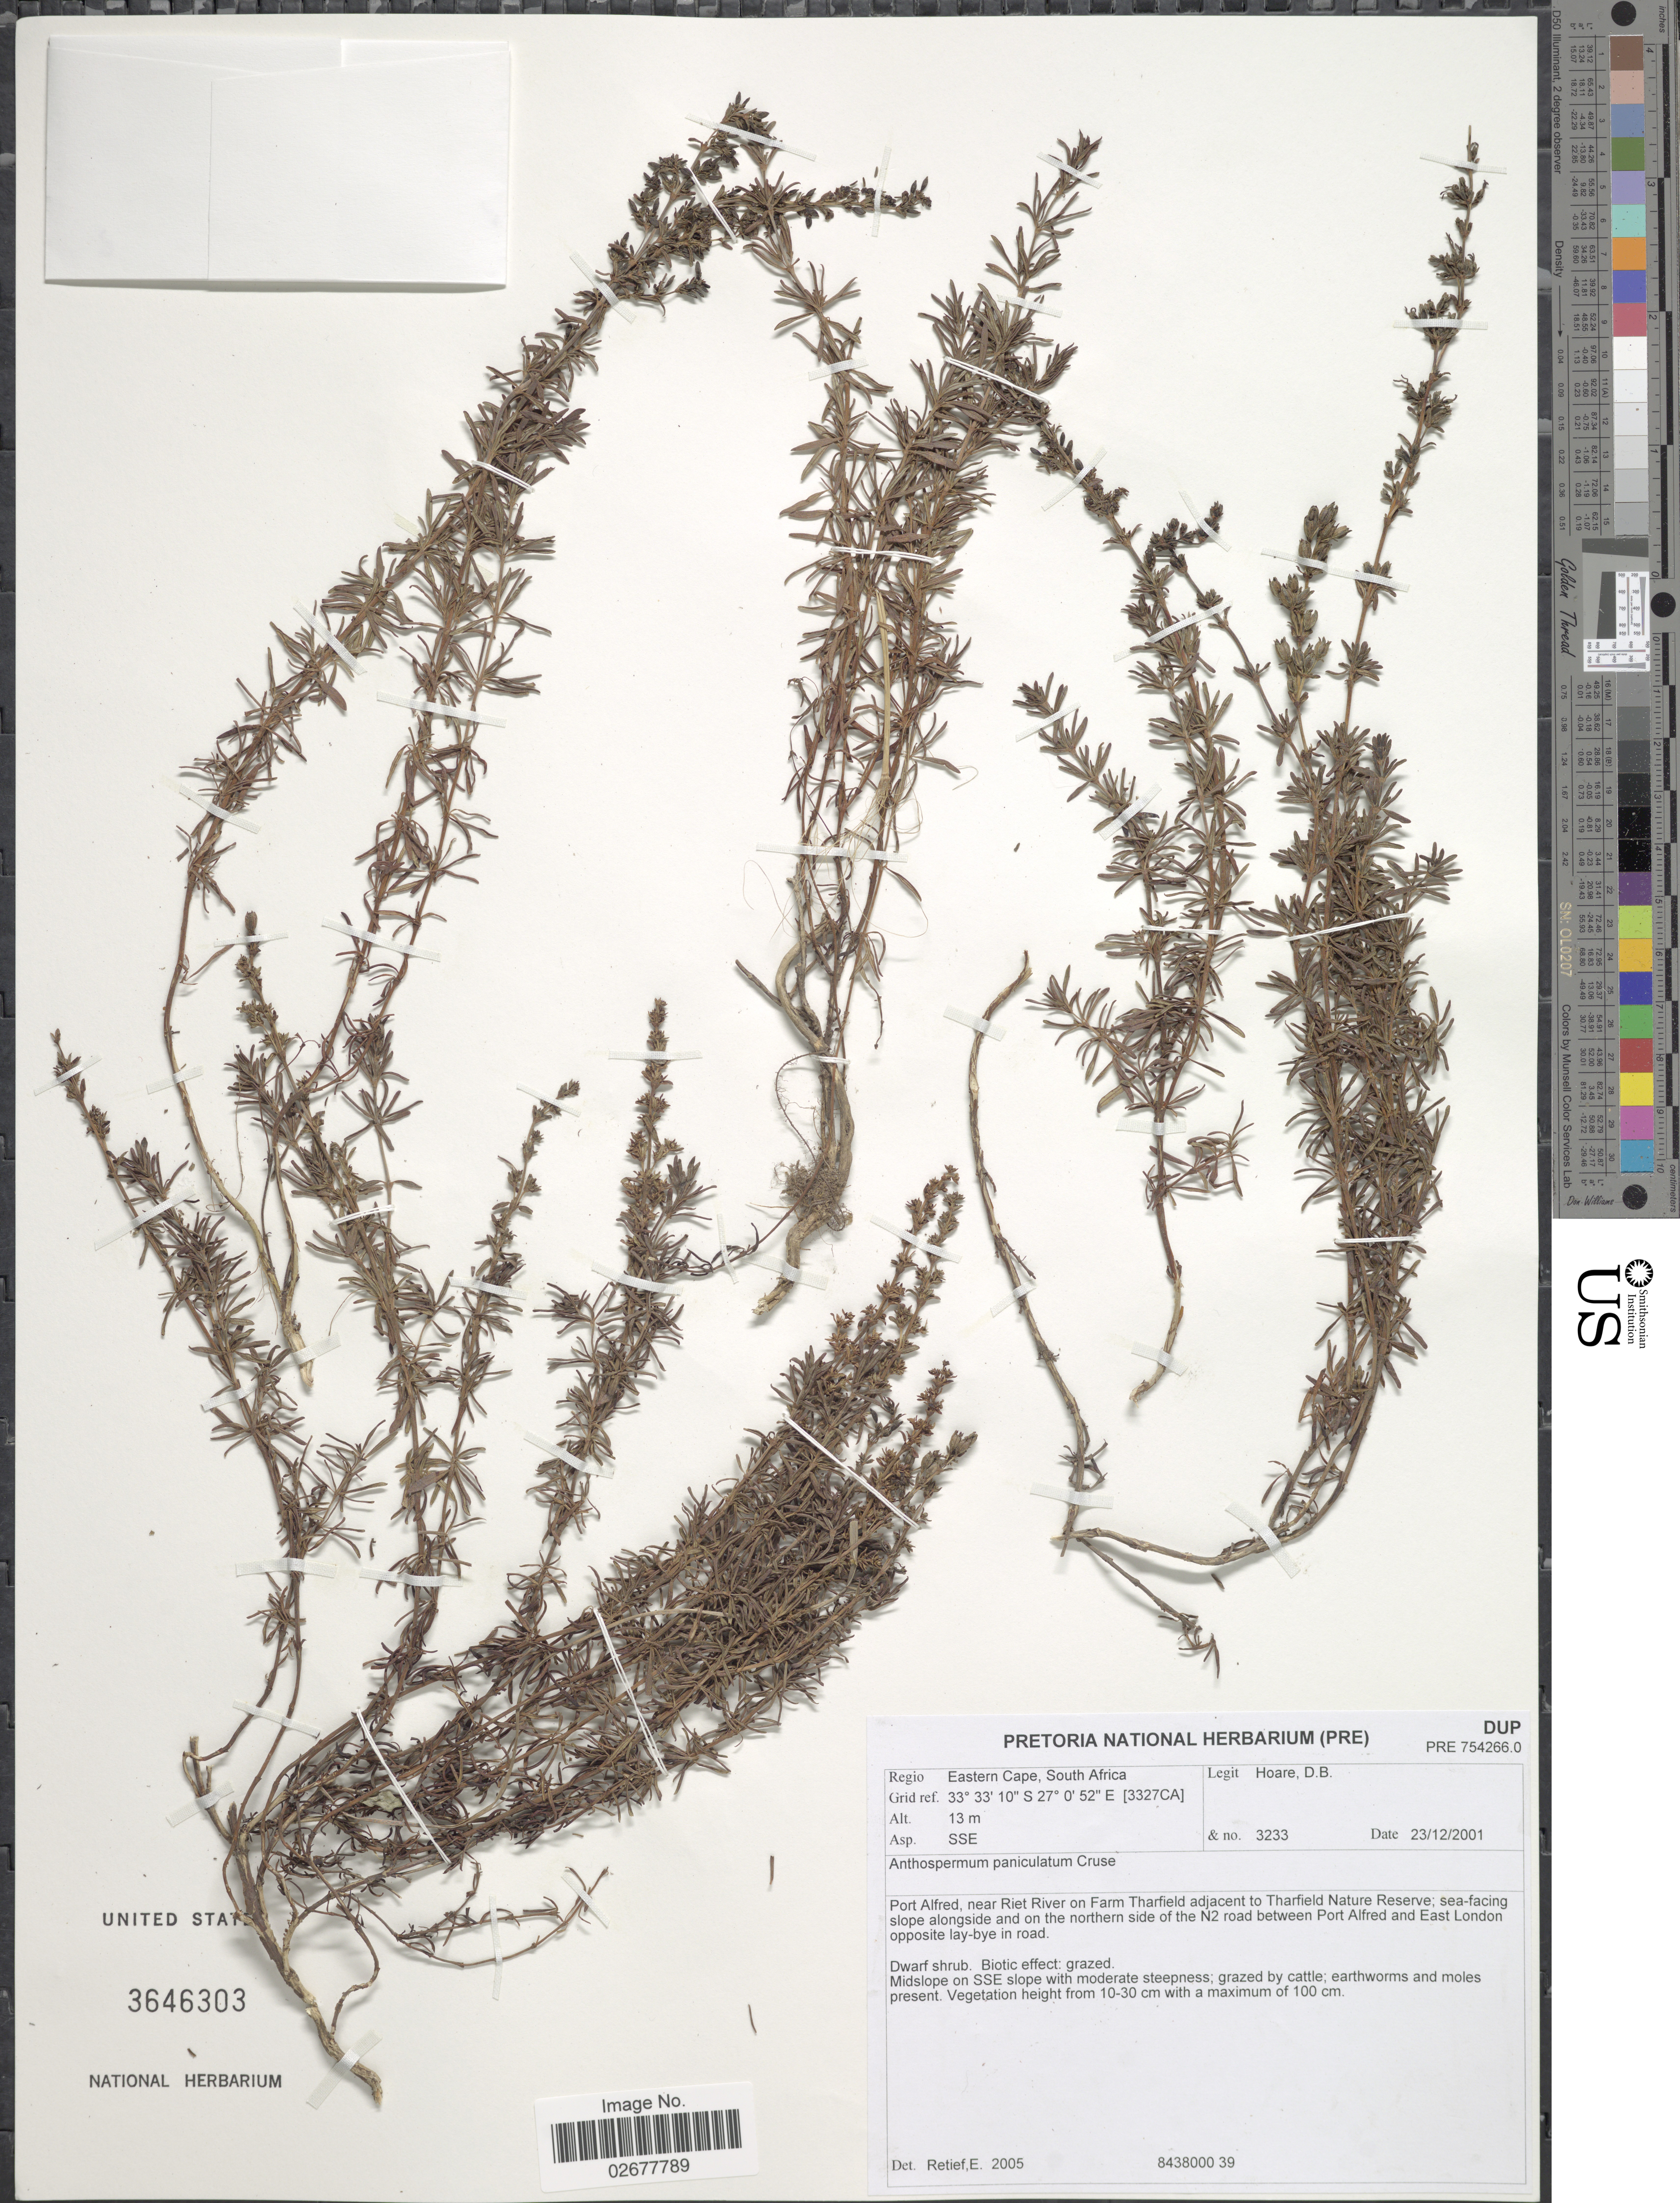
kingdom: Plantae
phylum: Tracheophyta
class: Magnoliopsida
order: Gentianales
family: Rubiaceae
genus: Anthospermum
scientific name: Anthospermum paniculatum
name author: Cruse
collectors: D. Hoare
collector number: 3233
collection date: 2001-12-23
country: South Africa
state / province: Eastern Cape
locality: Regio Eastern Cape, Port Alfred, near Riet River on Farm Tharfield adjacent to Tharfield Nature Reserve; sea-facing slope alongside and on the northern side of the N2 road between Port Alfred and East London opposite lay-bye in road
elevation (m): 13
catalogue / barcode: US 3646303